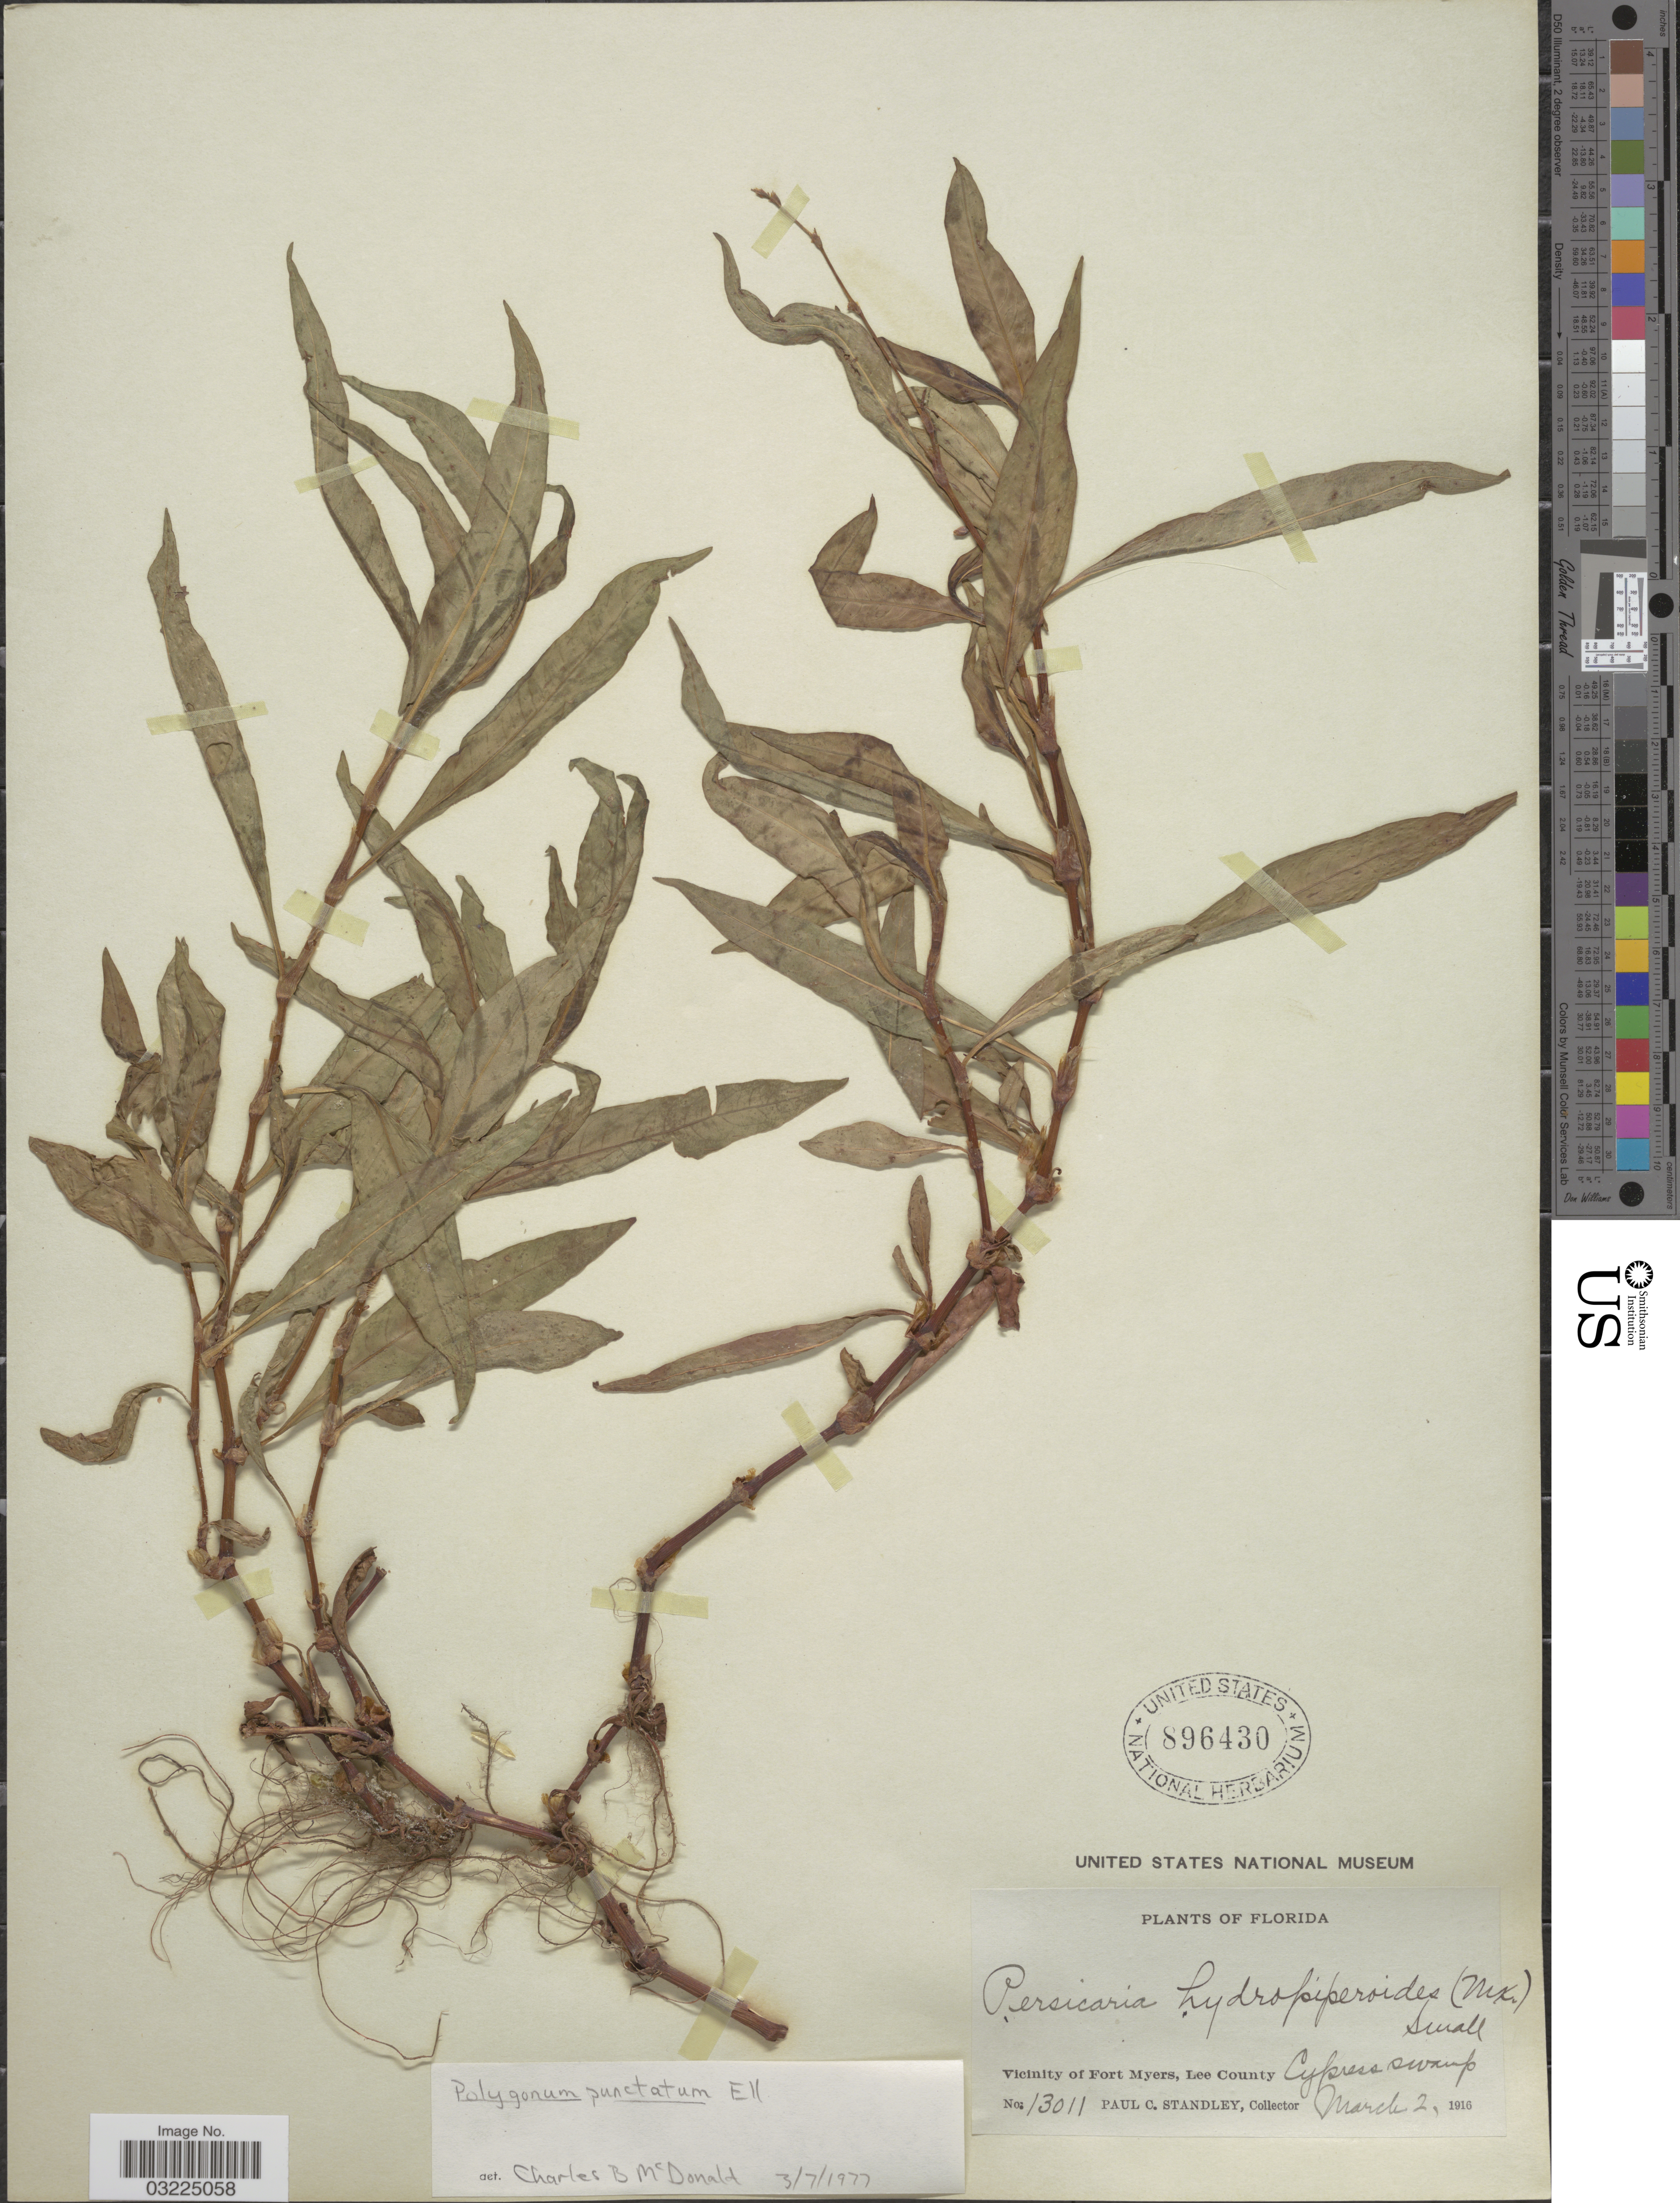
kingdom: Plantae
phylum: Tracheophyta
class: Magnoliopsida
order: Caryophyllales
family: Polygonaceae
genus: Persicaria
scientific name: Persicaria punctata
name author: (Elliott) Small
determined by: Atha, D. E.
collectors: P. C. Standley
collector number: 13011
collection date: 1916-03-02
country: United States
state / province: Florida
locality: Vicinity of Fort Myers, Lee County, Cypress swamp.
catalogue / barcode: US 896430